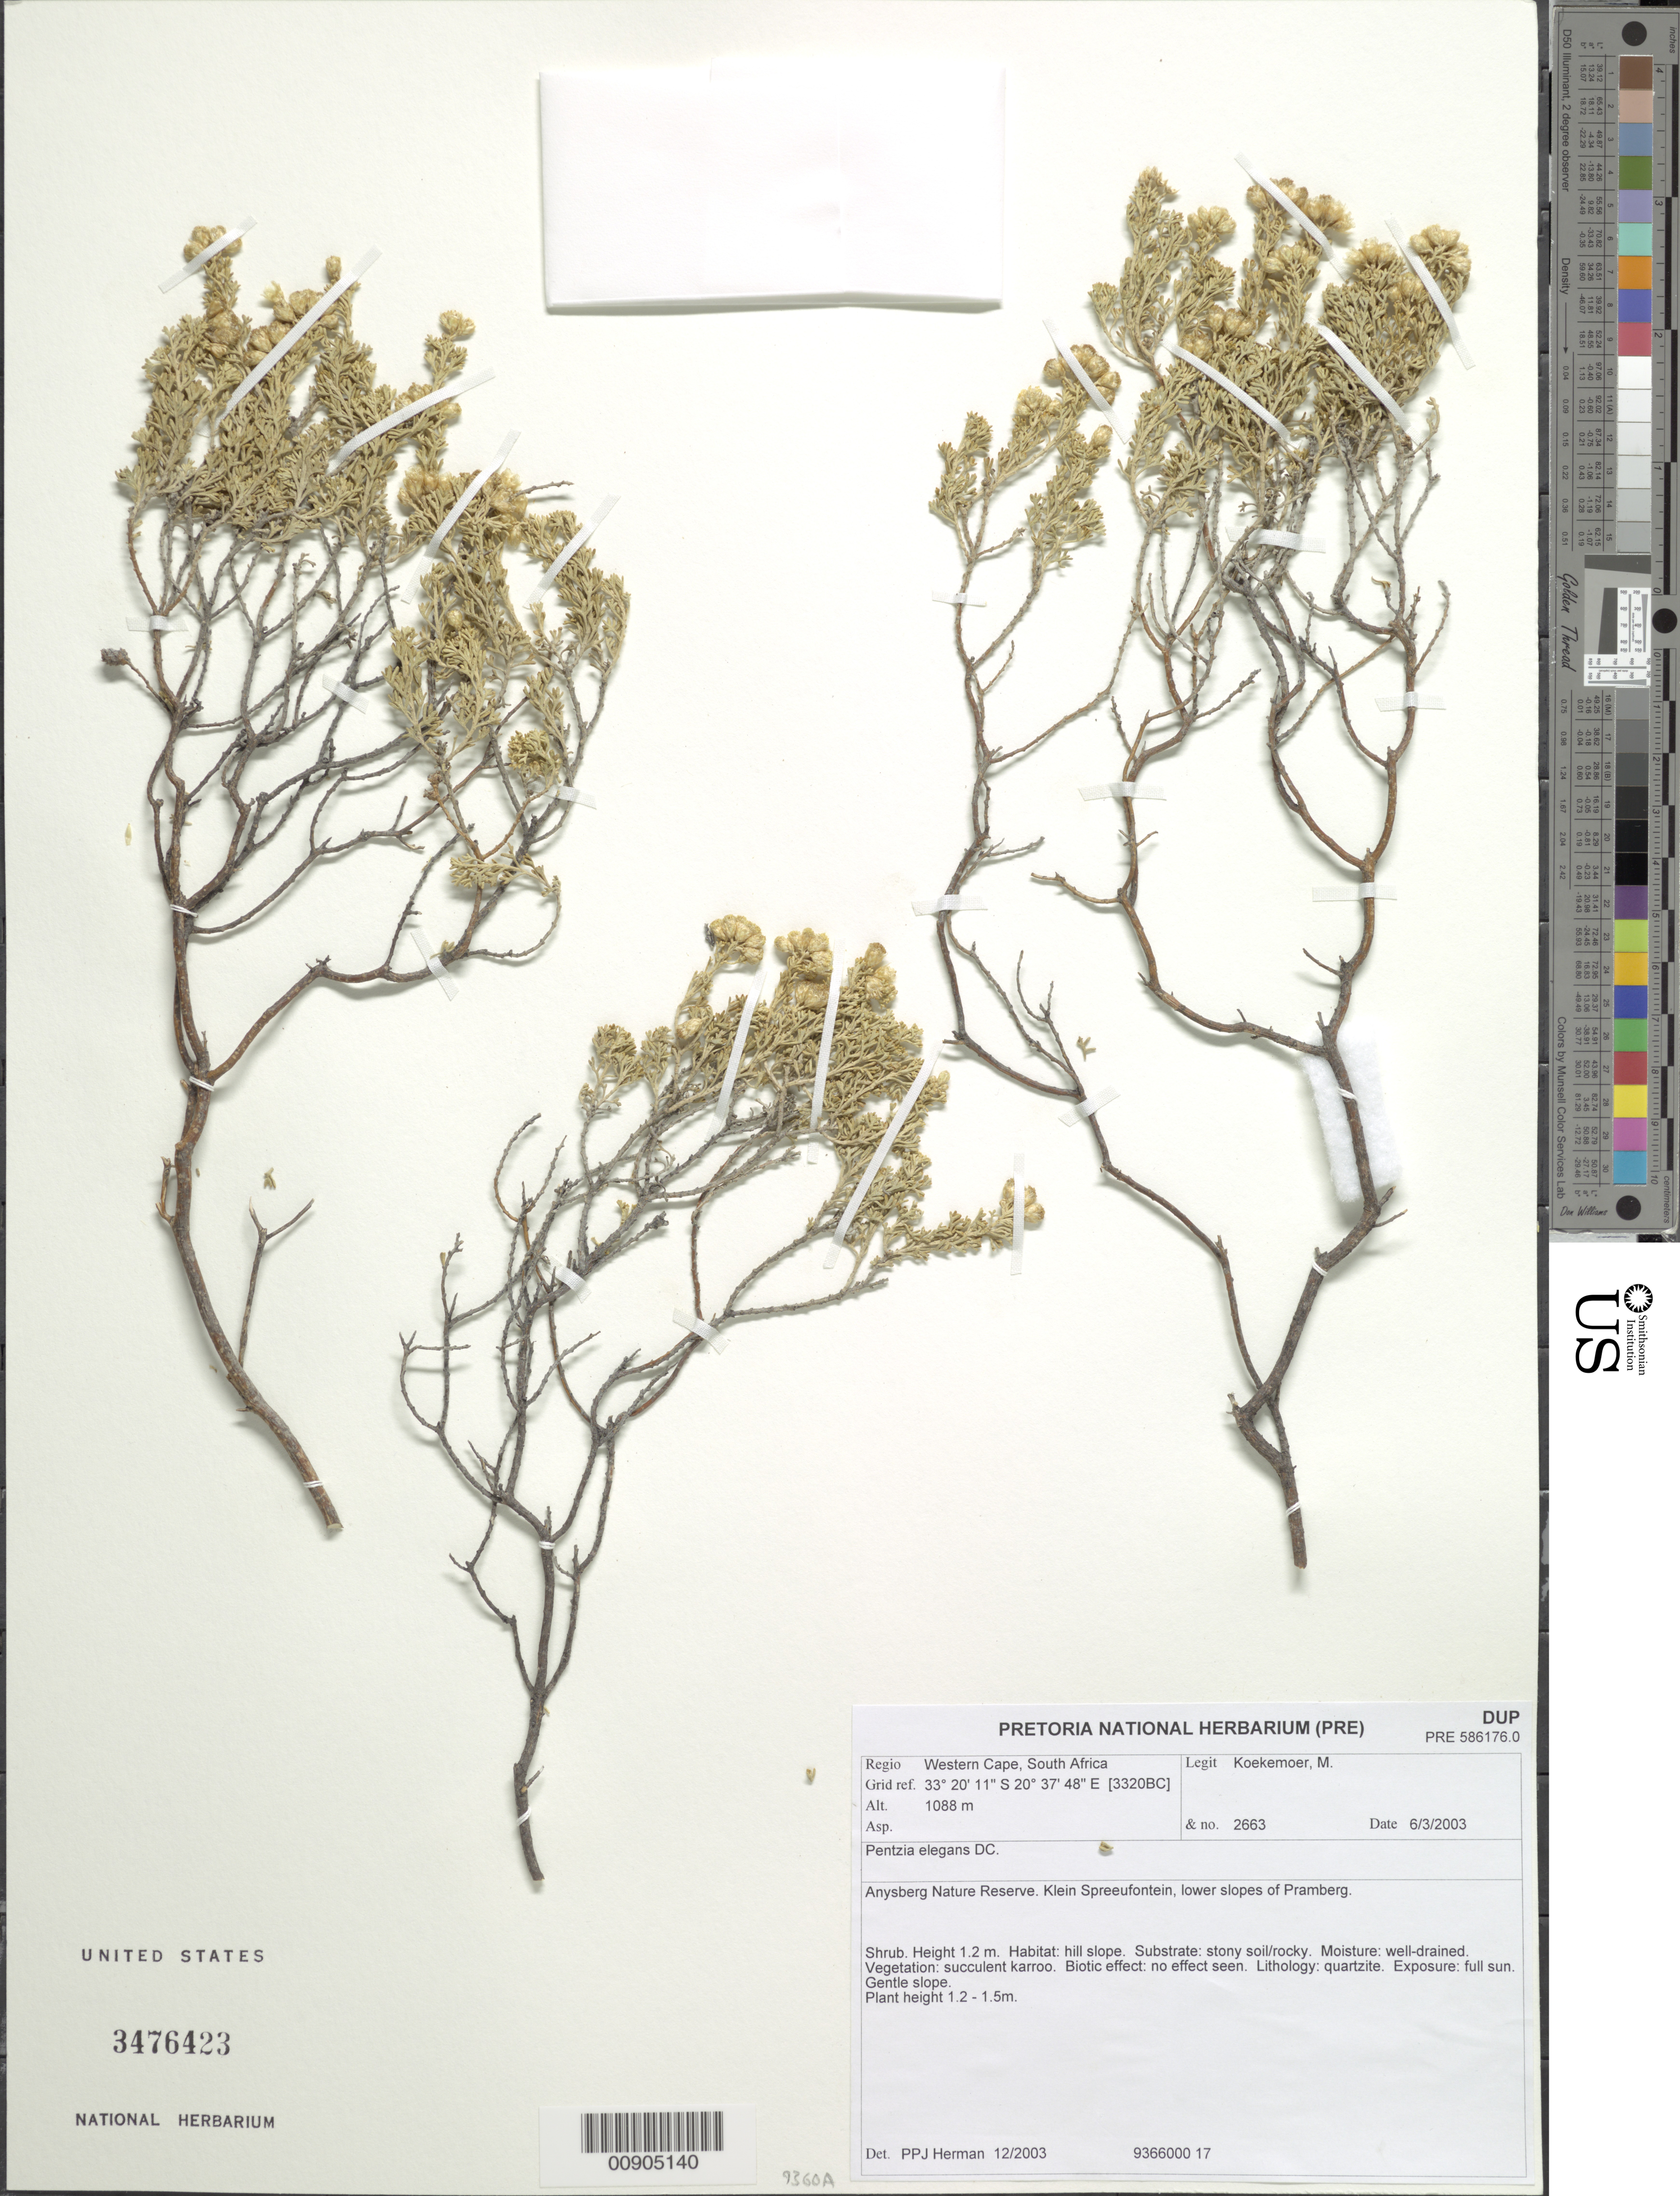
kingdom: Plantae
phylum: Tracheophyta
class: Magnoliopsida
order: Asterales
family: Asteraceae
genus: Pentzia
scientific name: Pentzia elegans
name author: DC.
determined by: Herman, P. P. J.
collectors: M. Koekemoer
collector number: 2663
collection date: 2003-03-06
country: South Africa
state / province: Western Cape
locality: Aynsberg Nature Reserve, Klein Spreeufontein, lower slopes of Pramberg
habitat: Hill slope, stony soil/rocky, well-drained, succulent karroo, quartzite, full sun, gentle slope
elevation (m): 1088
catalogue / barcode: US 3476423